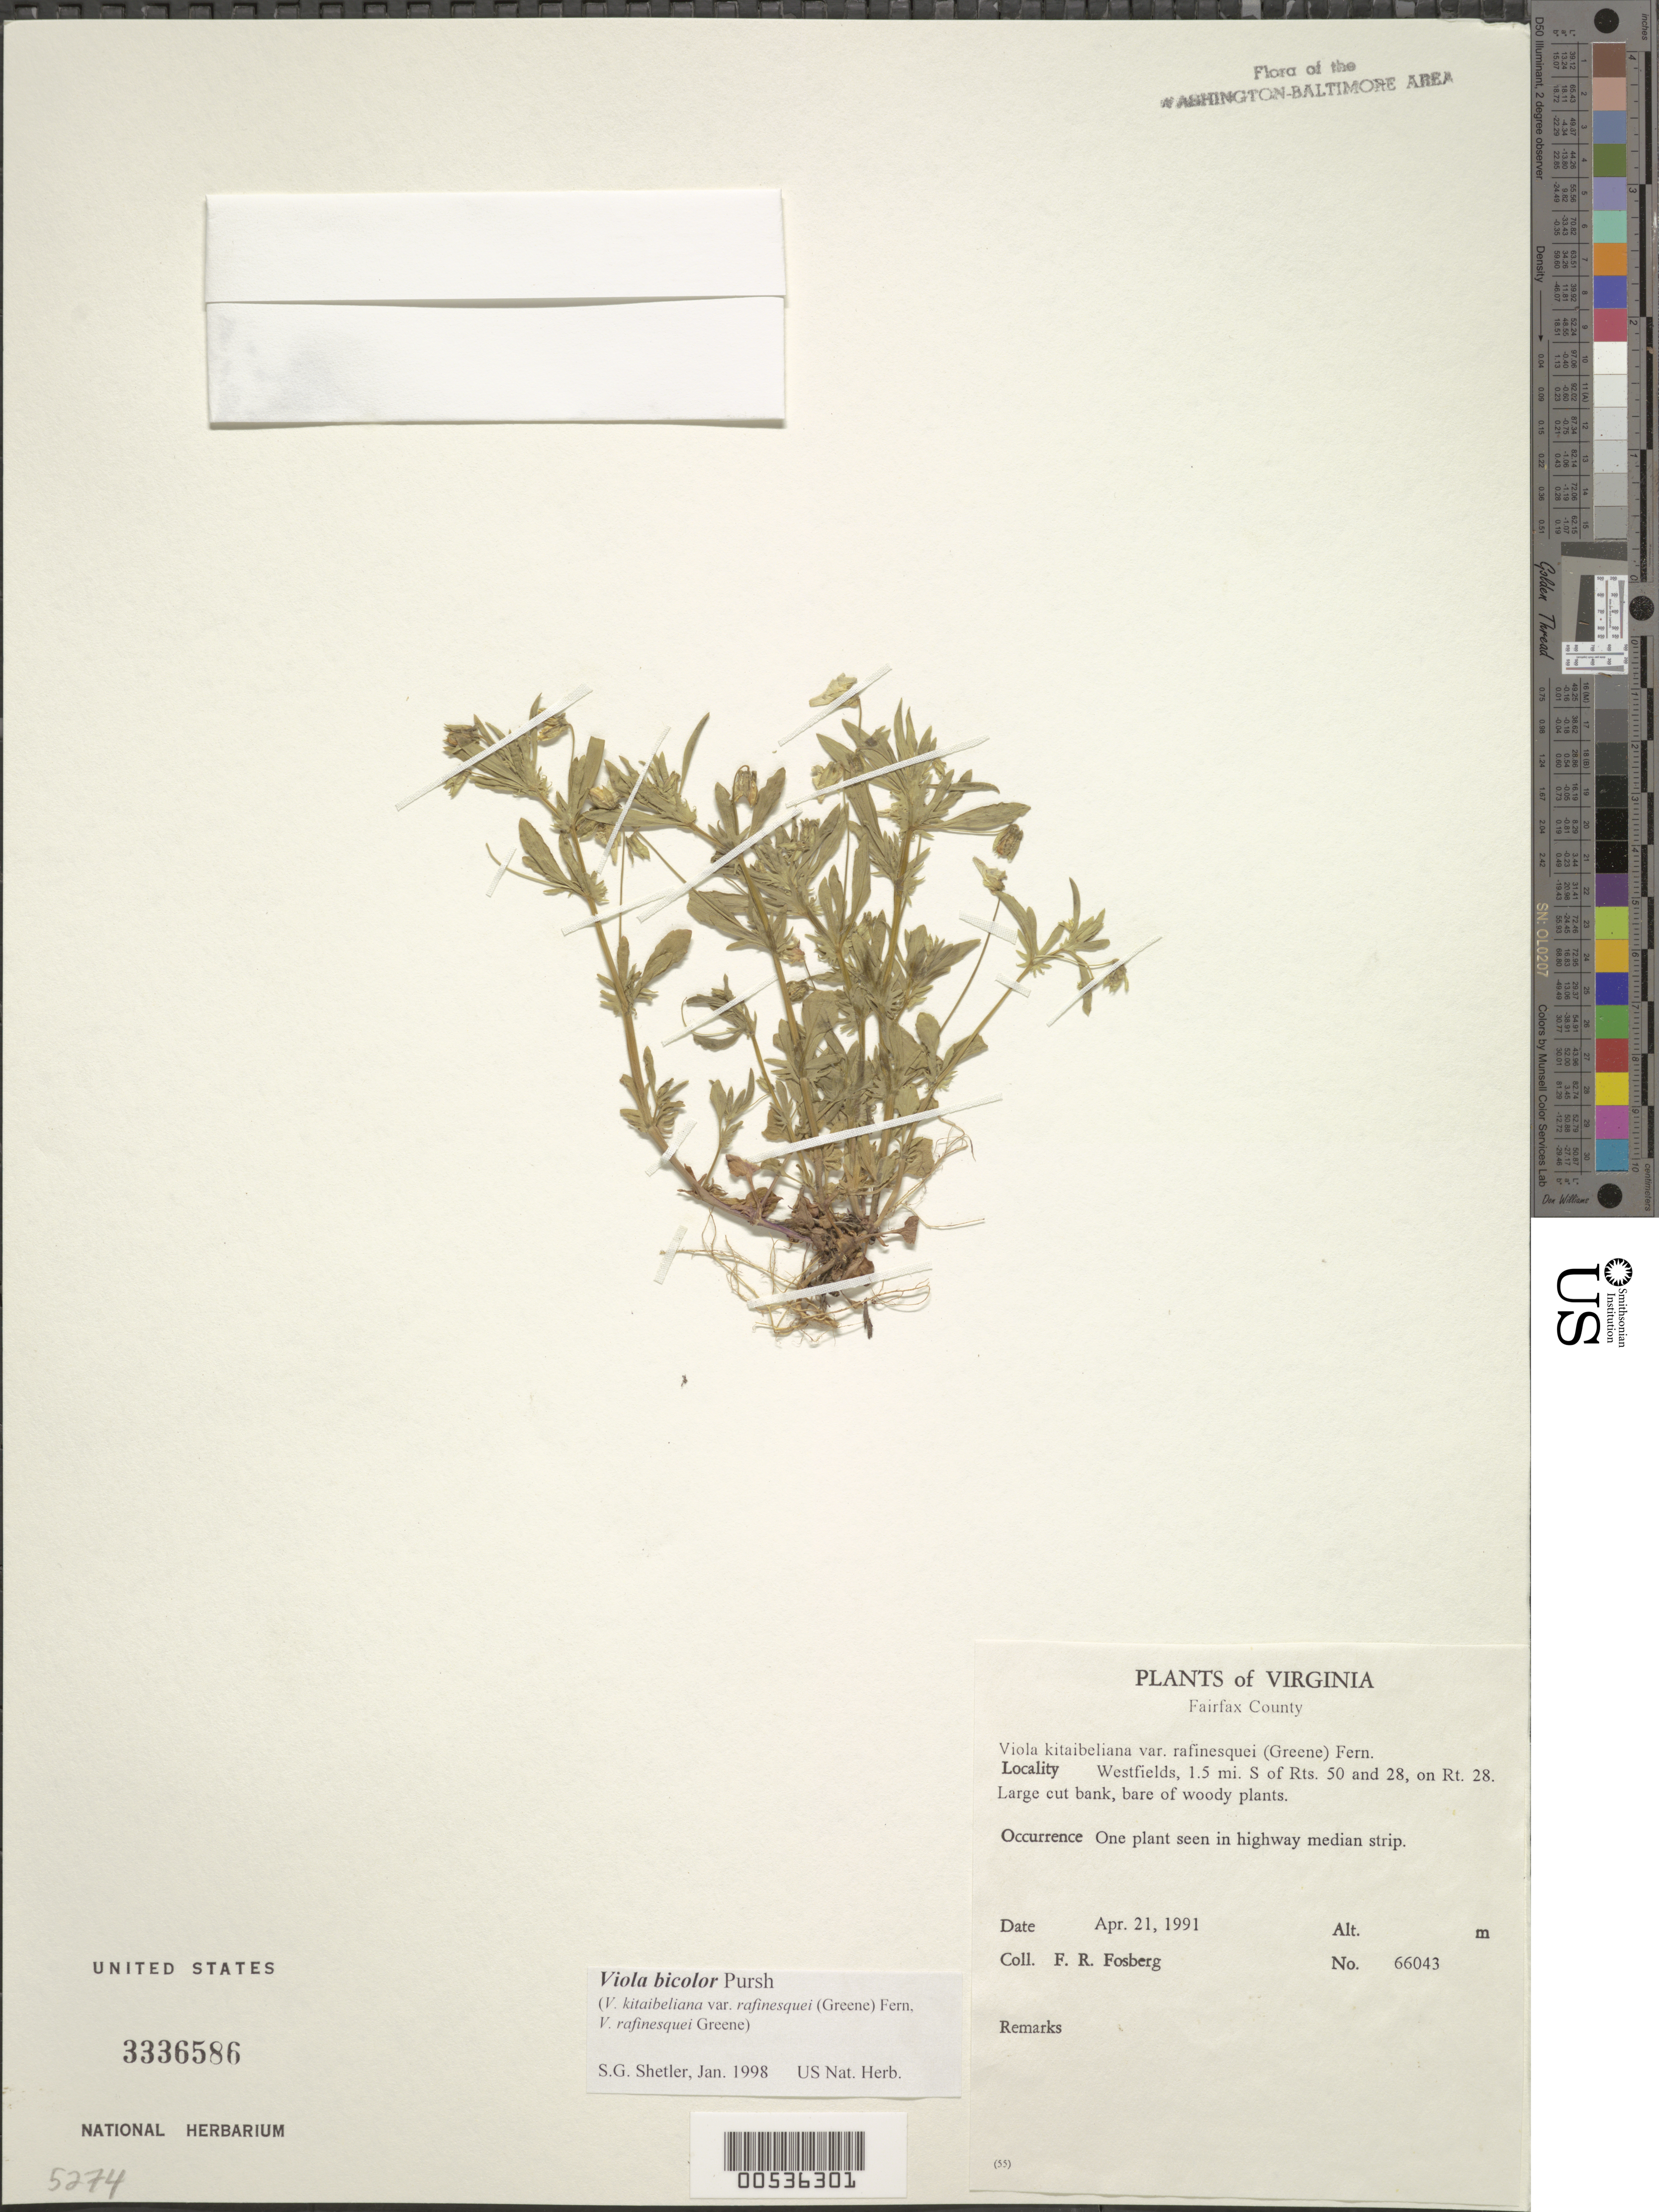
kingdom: Plantae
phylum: Tracheophyta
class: Magnoliopsida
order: Malpighiales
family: Violaceae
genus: Viola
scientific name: Viola bicolor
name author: Pursh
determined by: Shetler, Stanwyn G., (US), NMNH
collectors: F. R. Fosberg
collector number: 66043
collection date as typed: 21 Apr 1991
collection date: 1991-04-21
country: United States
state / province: Virginia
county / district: Fairfax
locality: E of Westfields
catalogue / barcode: US 3336586